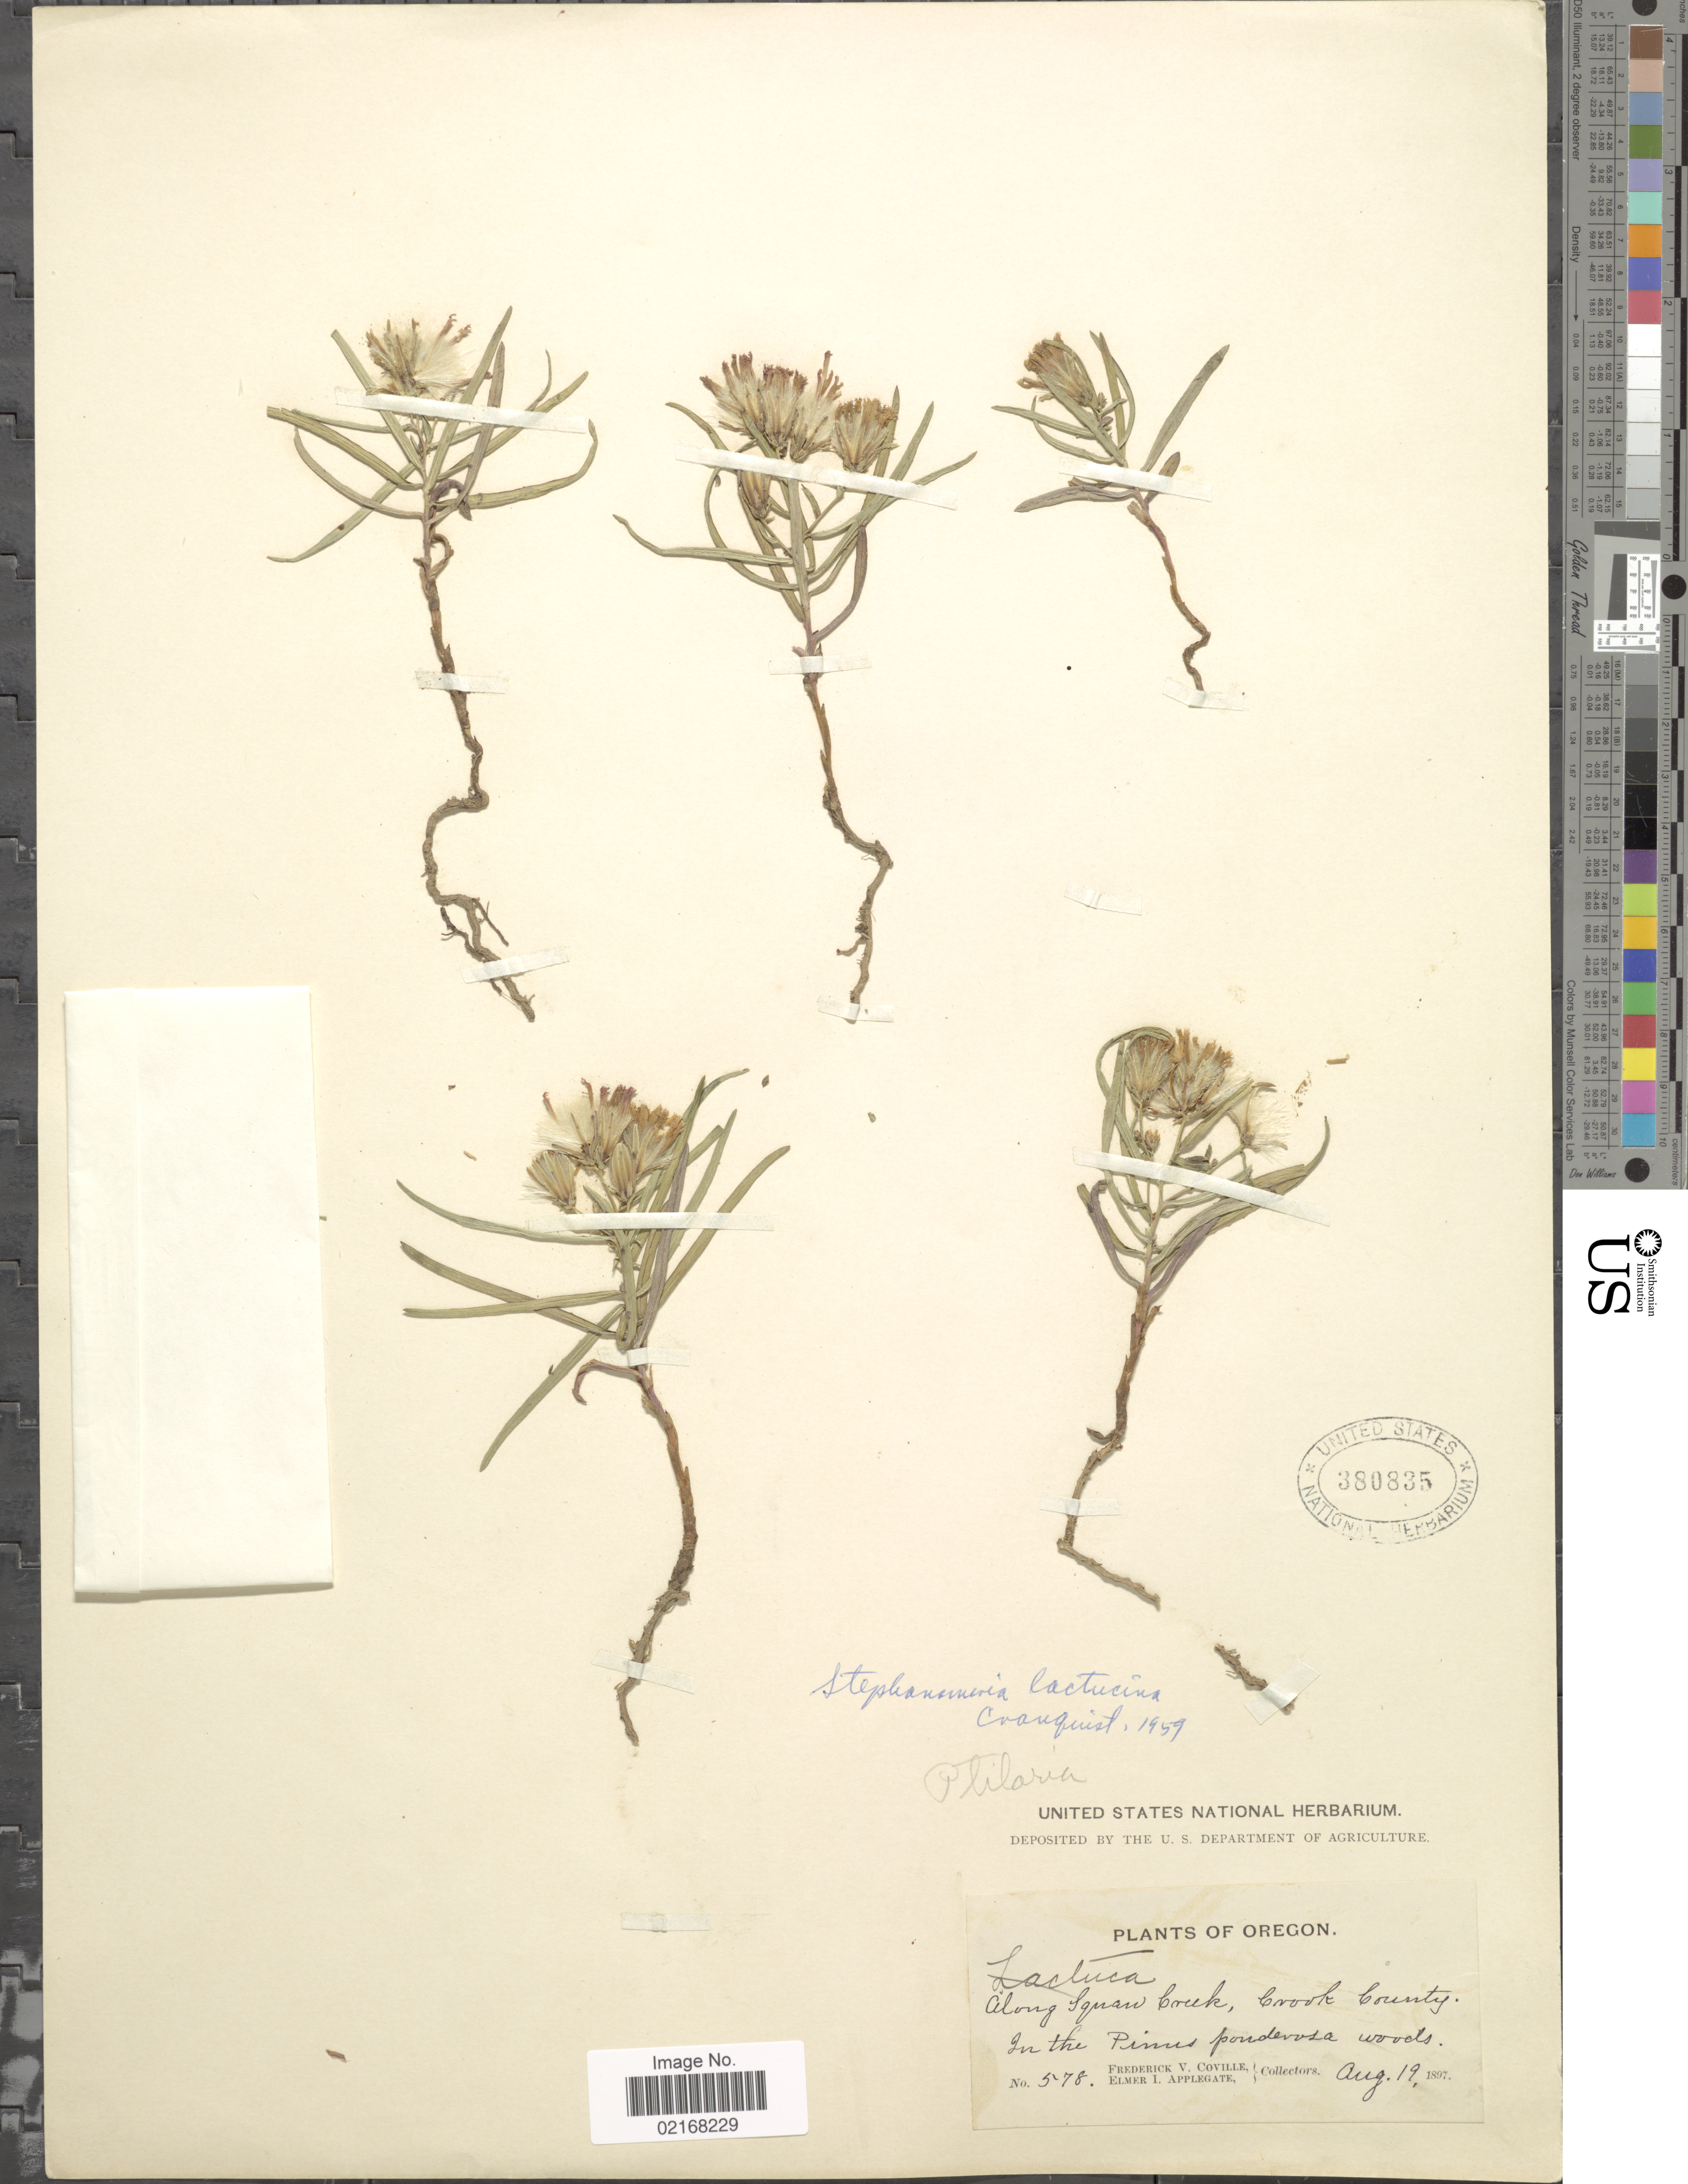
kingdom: Plantae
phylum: Tracheophyta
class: Magnoliopsida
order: Asterales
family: Asteraceae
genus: Stephanomeria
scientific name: Stephanomeria lactucina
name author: A. Gray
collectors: F. V. Coville & E. I. Applegate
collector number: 578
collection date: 1897-08-19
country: United States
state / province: Oregon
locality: Along Squaw Creek, Crook County.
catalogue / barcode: US 380835